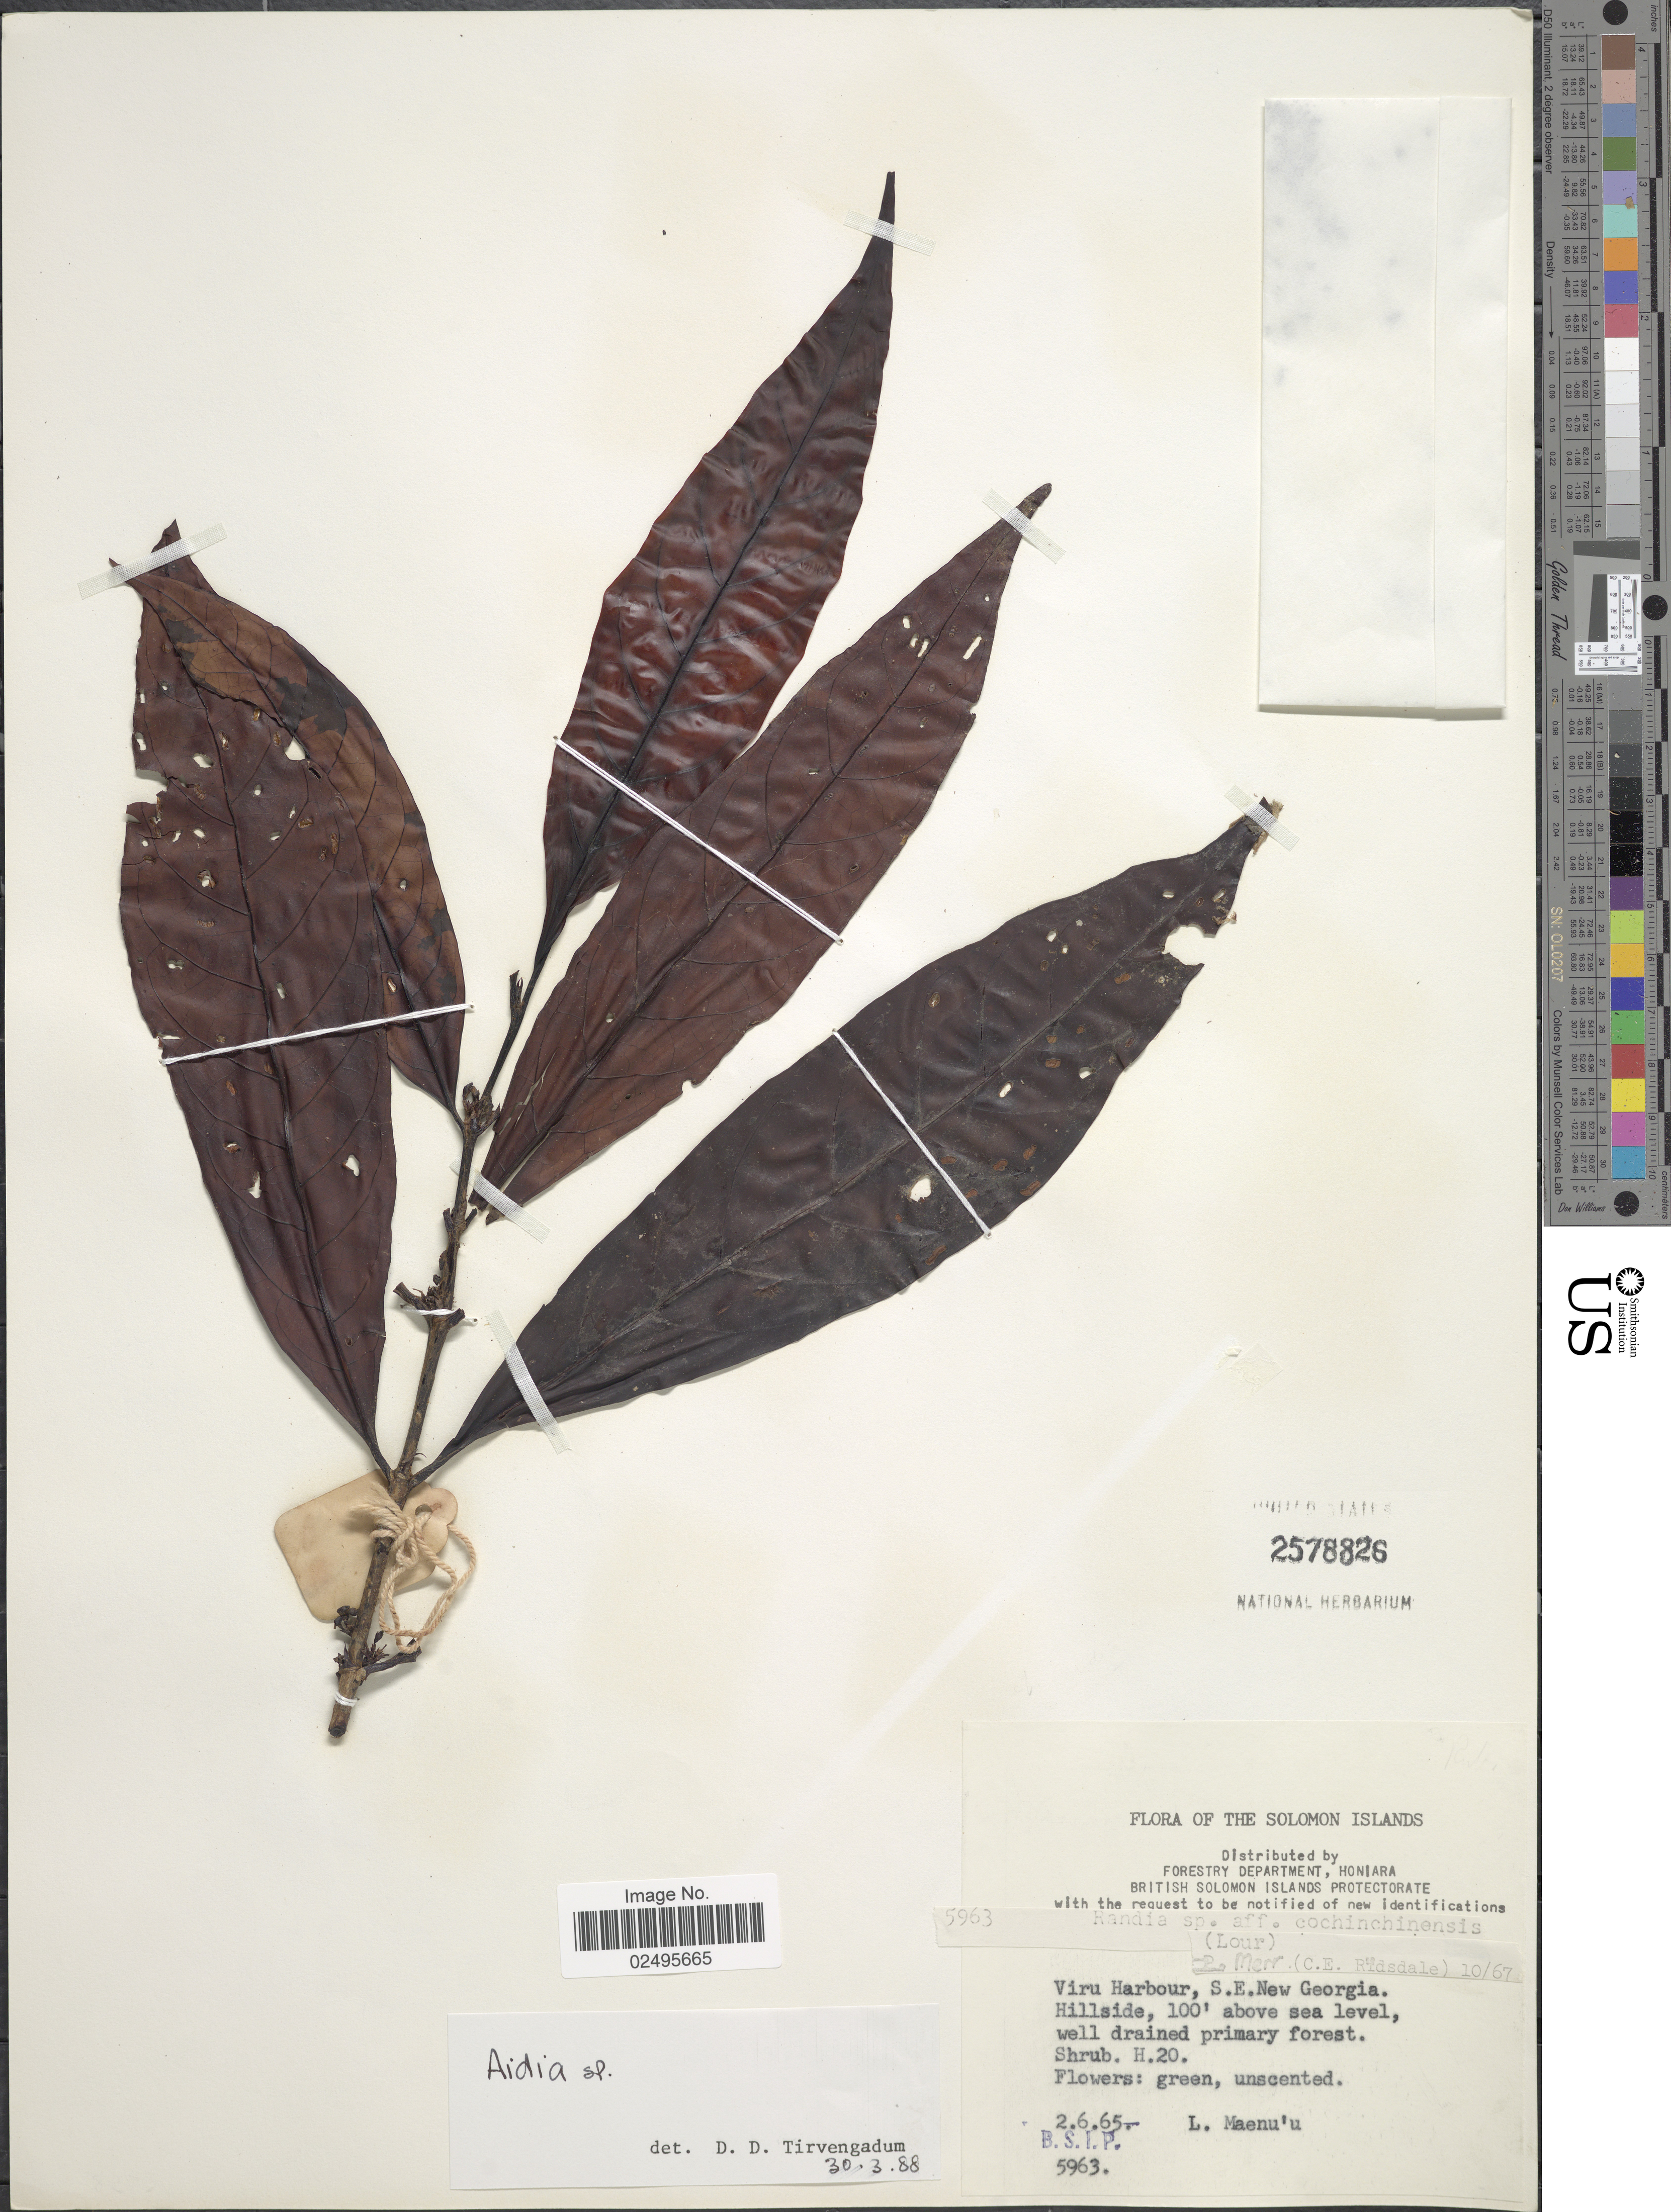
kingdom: Plantae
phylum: Tracheophyta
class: Magnoliopsida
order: Gentianales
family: Rubiaceae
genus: Aidia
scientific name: Aidia sp.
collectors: L. Maenu'u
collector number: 5963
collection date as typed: Transcribed d/m/y: 2/6/65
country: Solomon Islands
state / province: Solomon Islands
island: New Georgia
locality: Viru Harbour, S. E. New Georgia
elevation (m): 30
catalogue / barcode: US 2578826